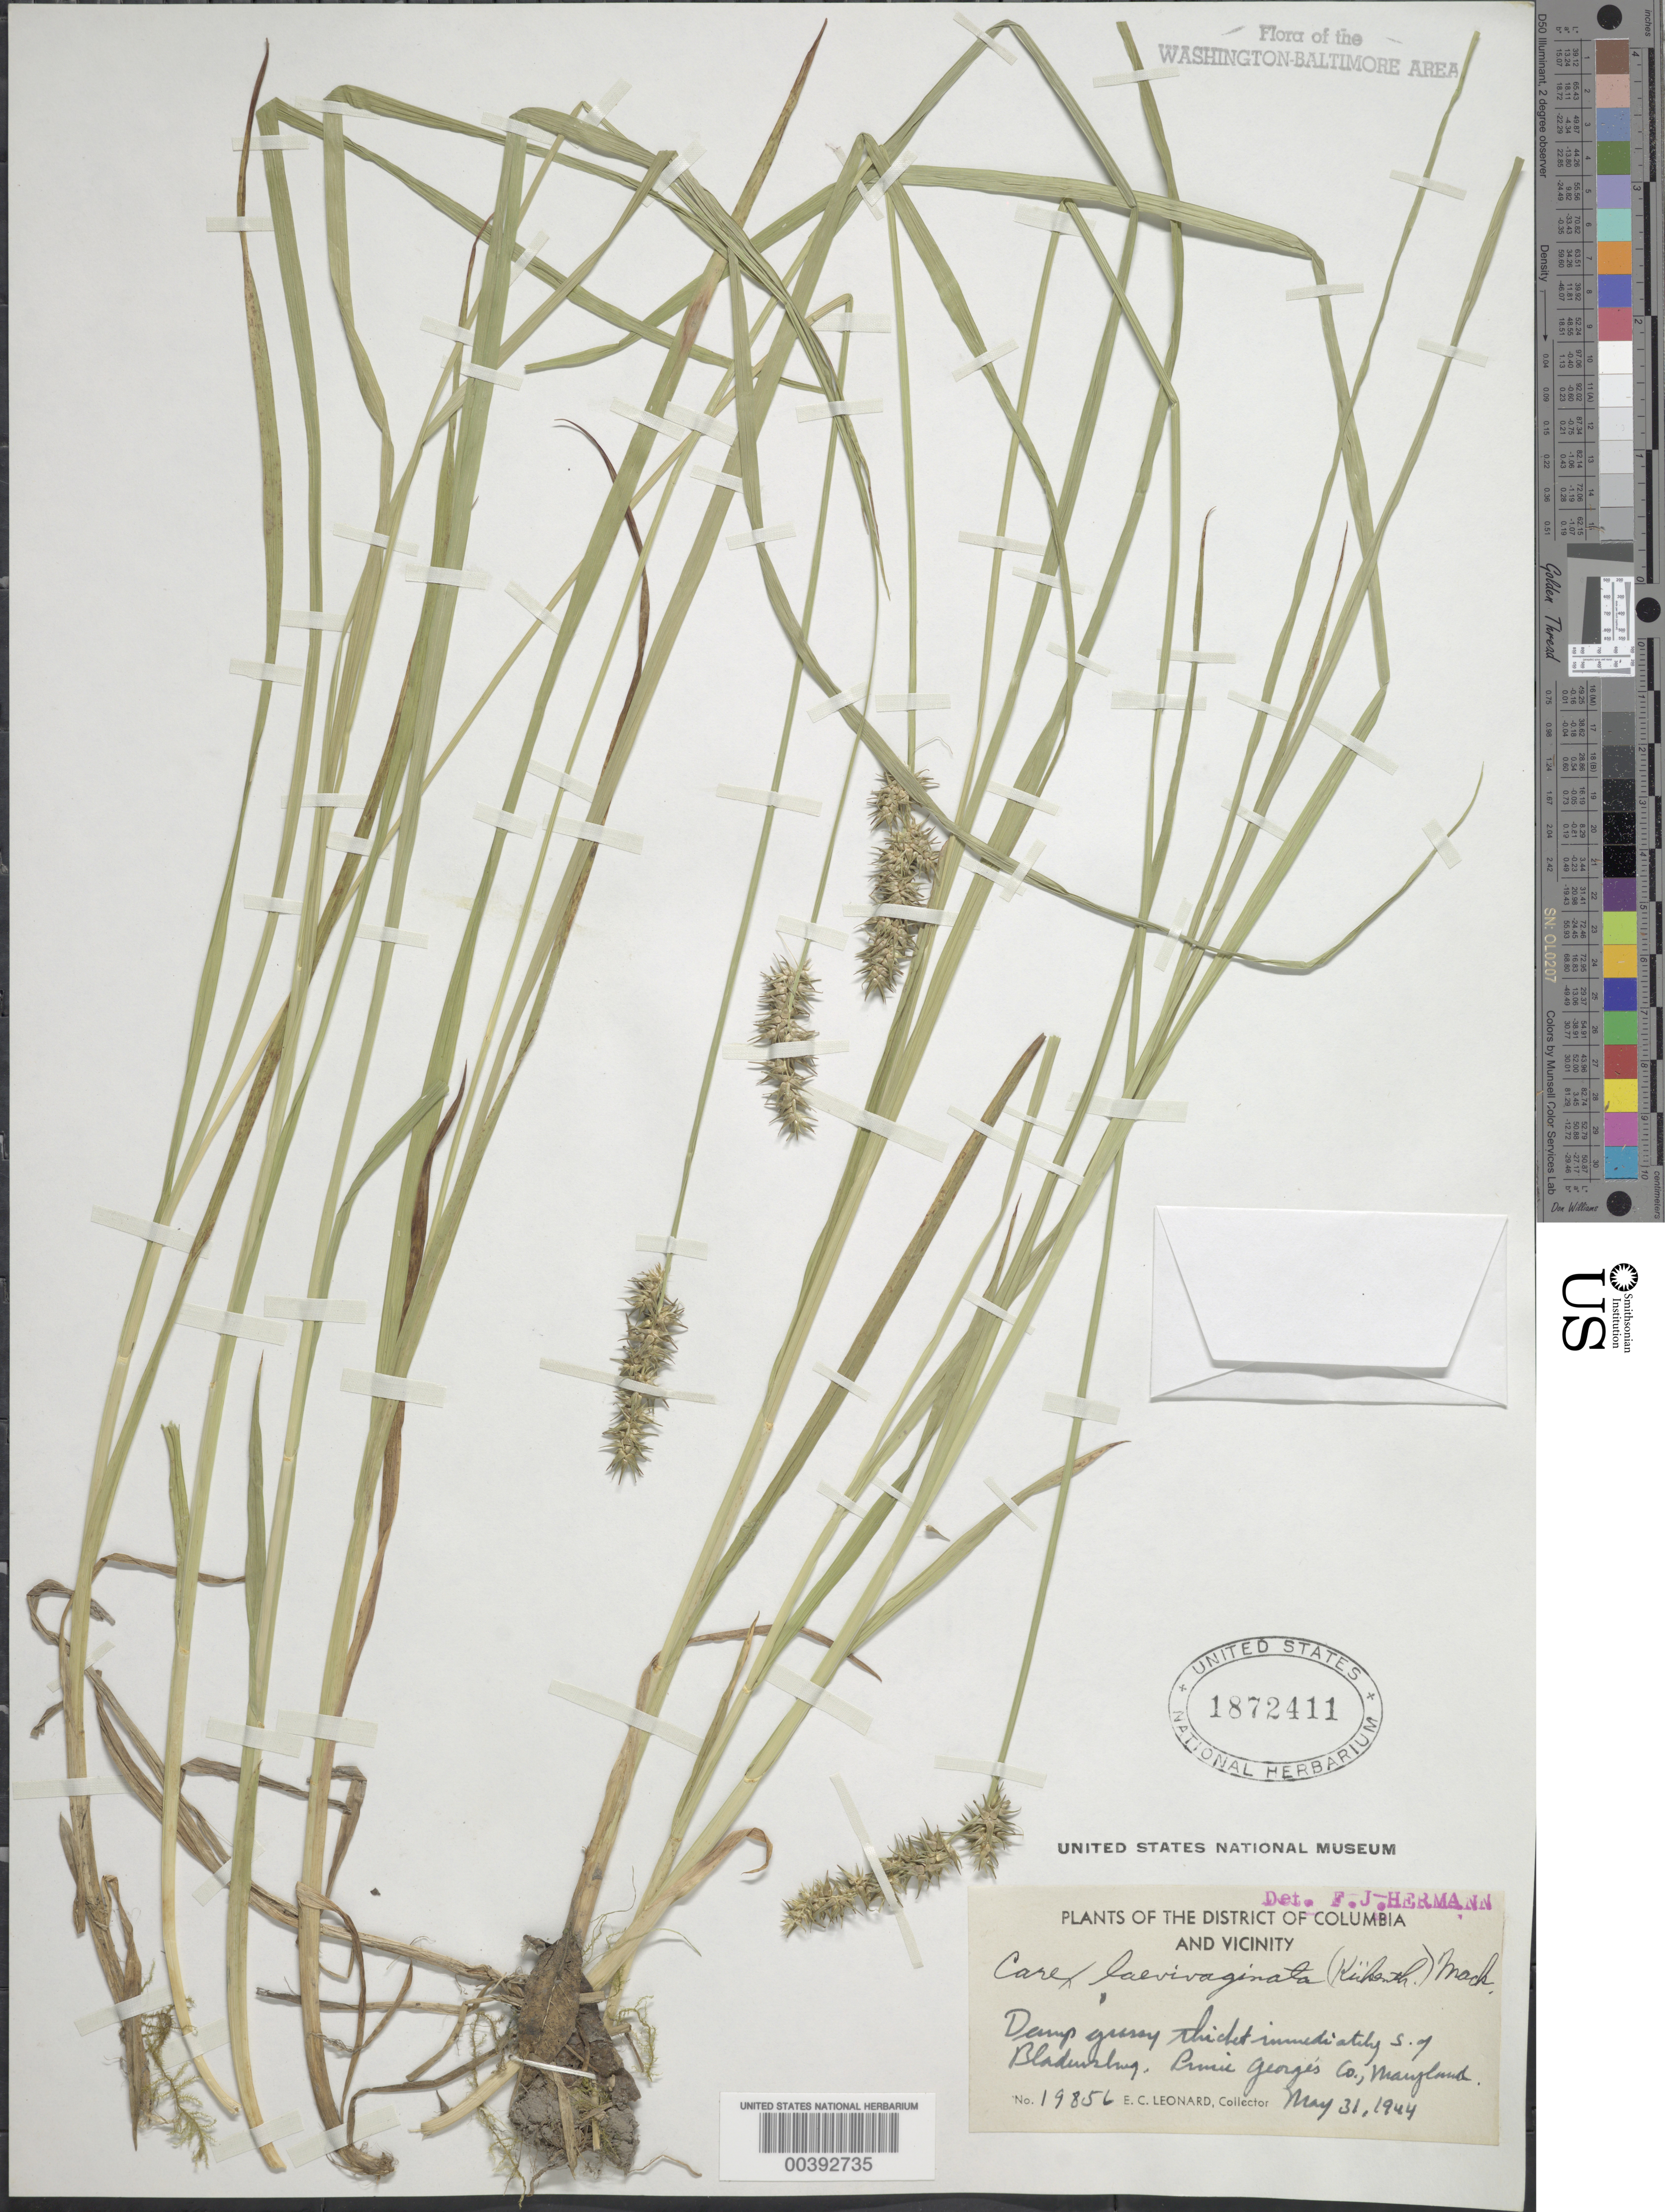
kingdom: Plantae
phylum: Tracheophyta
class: Liliopsida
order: Poales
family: Cyperaceae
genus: Carex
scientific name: Carex laevivaginata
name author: (Kük.) Mack.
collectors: E. C. Leonard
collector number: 19856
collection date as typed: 31 May 1944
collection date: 1944-05-31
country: United States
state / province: Maryland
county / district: Prince George's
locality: South of Bladensburg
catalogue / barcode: US 1872411